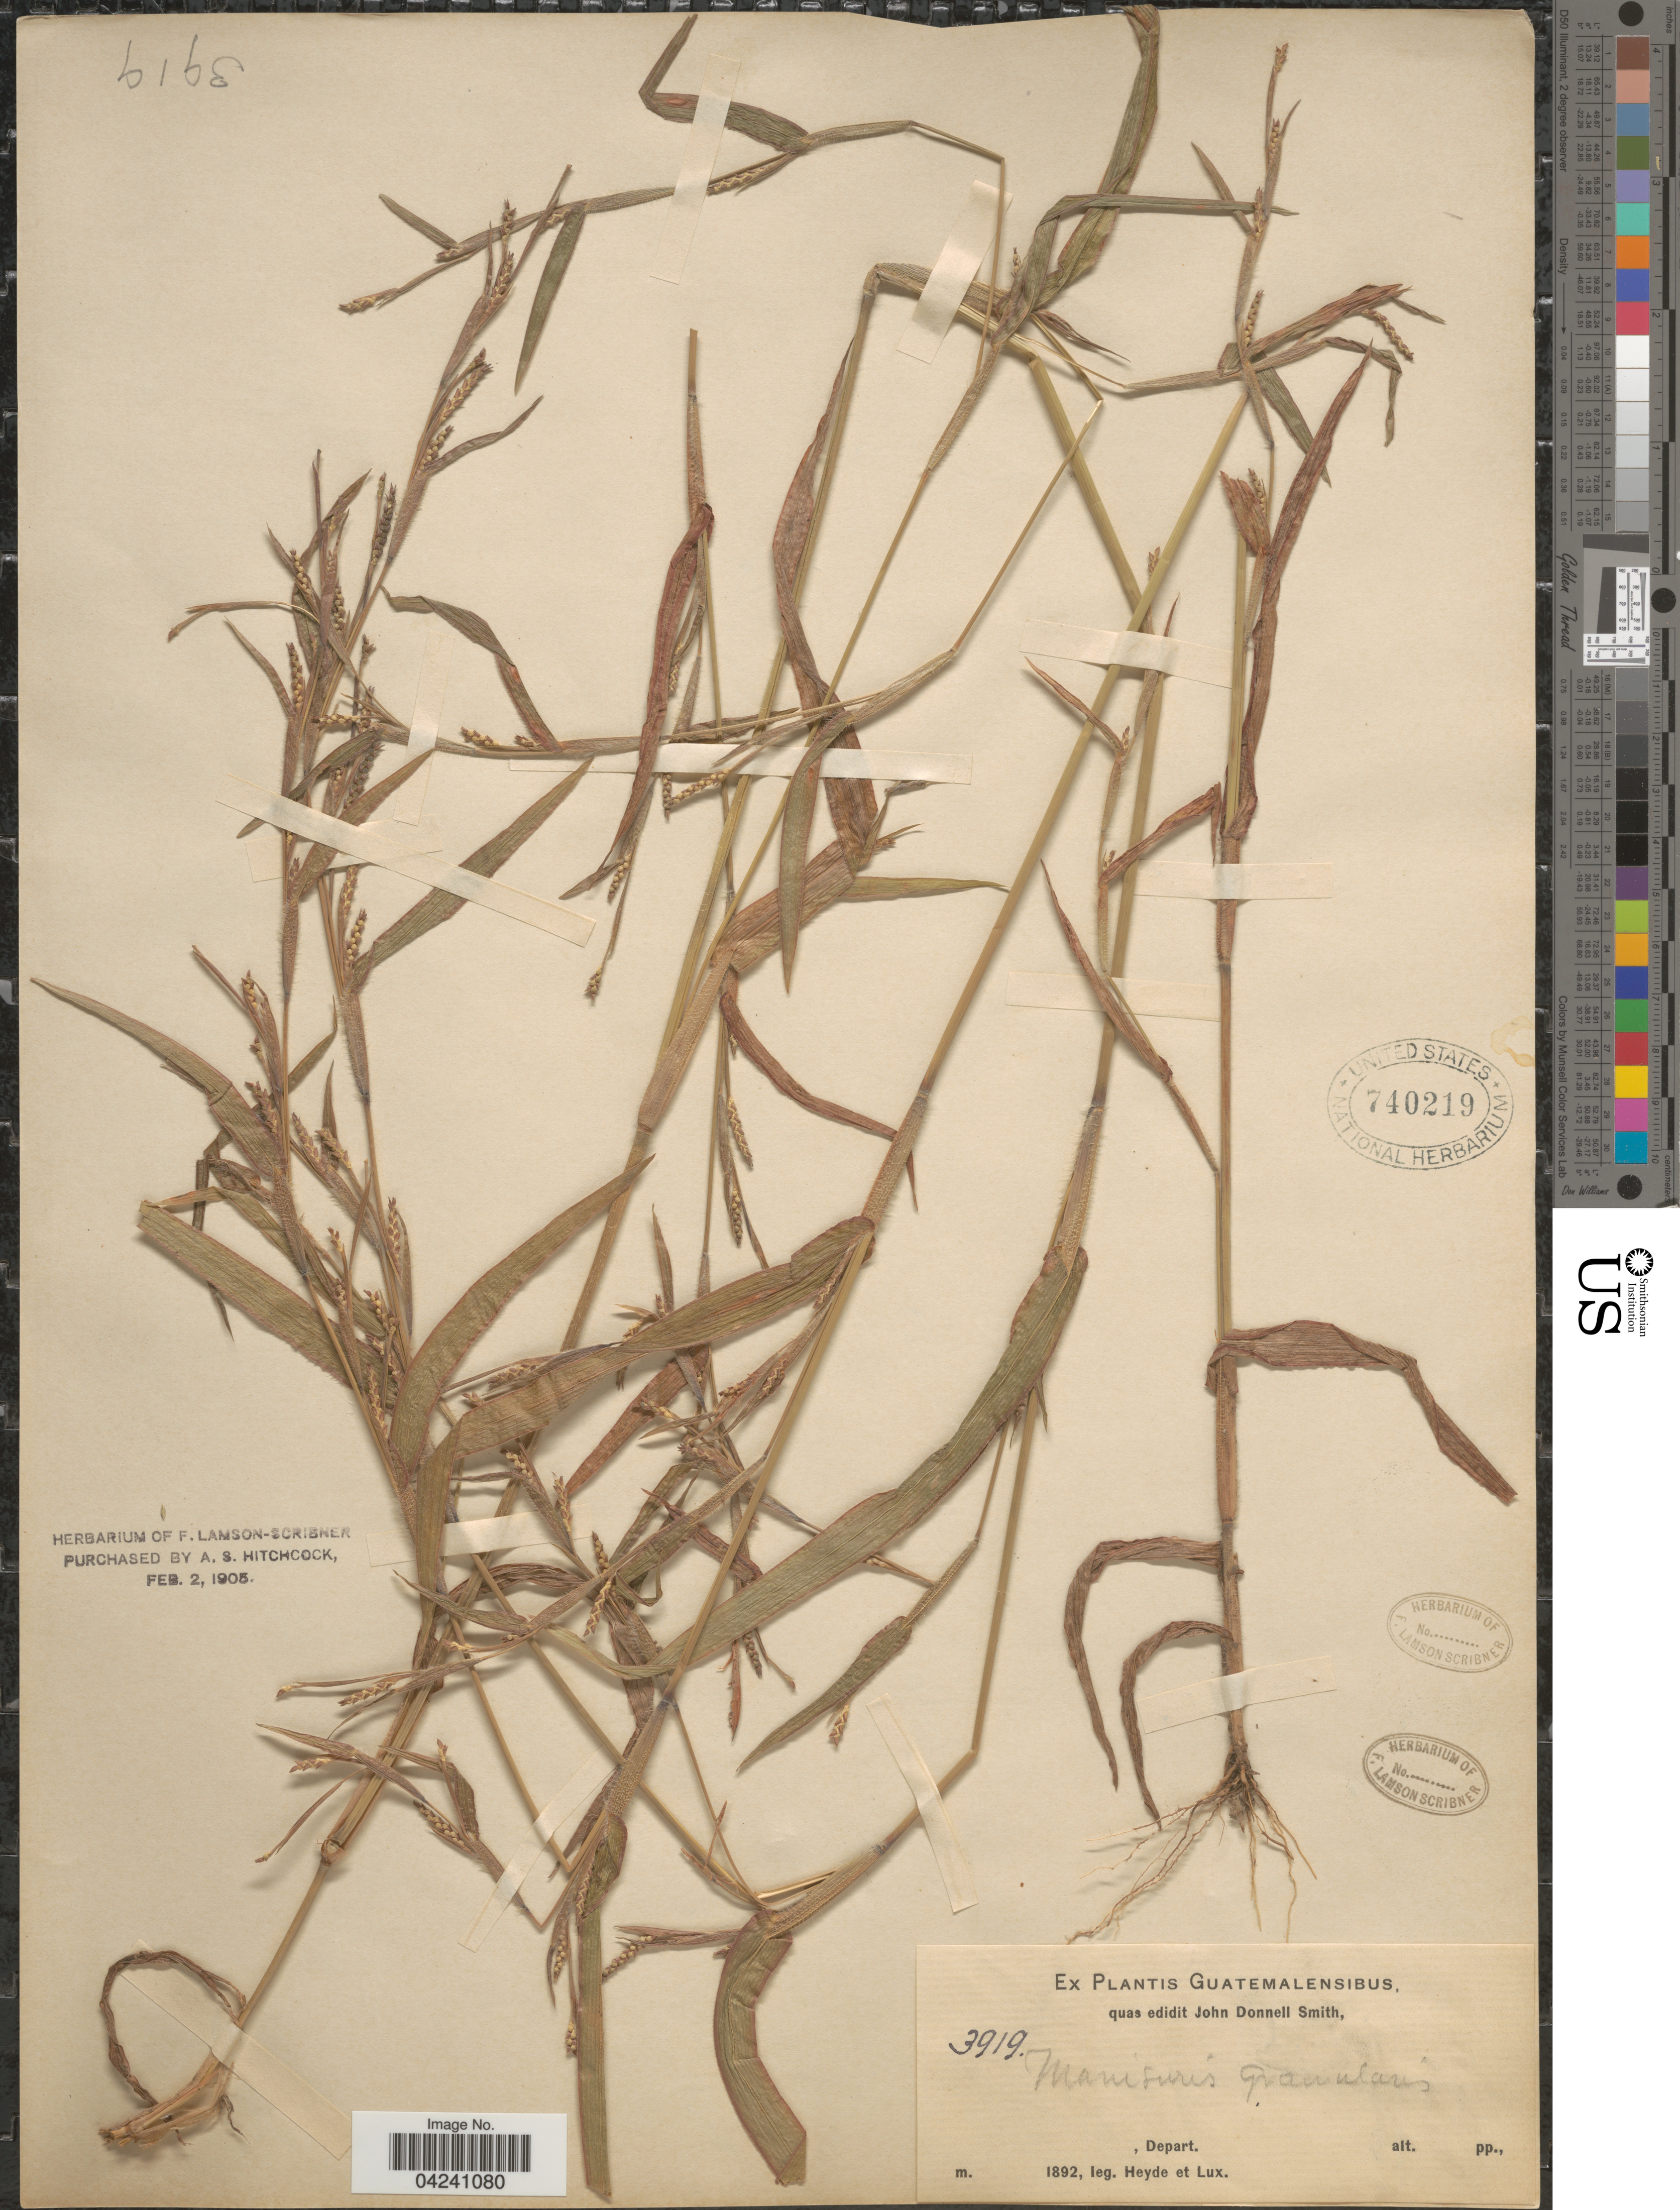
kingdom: Plantae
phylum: Tracheophyta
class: Liliopsida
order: Poales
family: Poaceae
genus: Hackelochloa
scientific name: Hackelochloa granularis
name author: (L.) Kuntze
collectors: Heyde & Lux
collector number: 3919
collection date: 1892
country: Guatemala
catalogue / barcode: US 740219